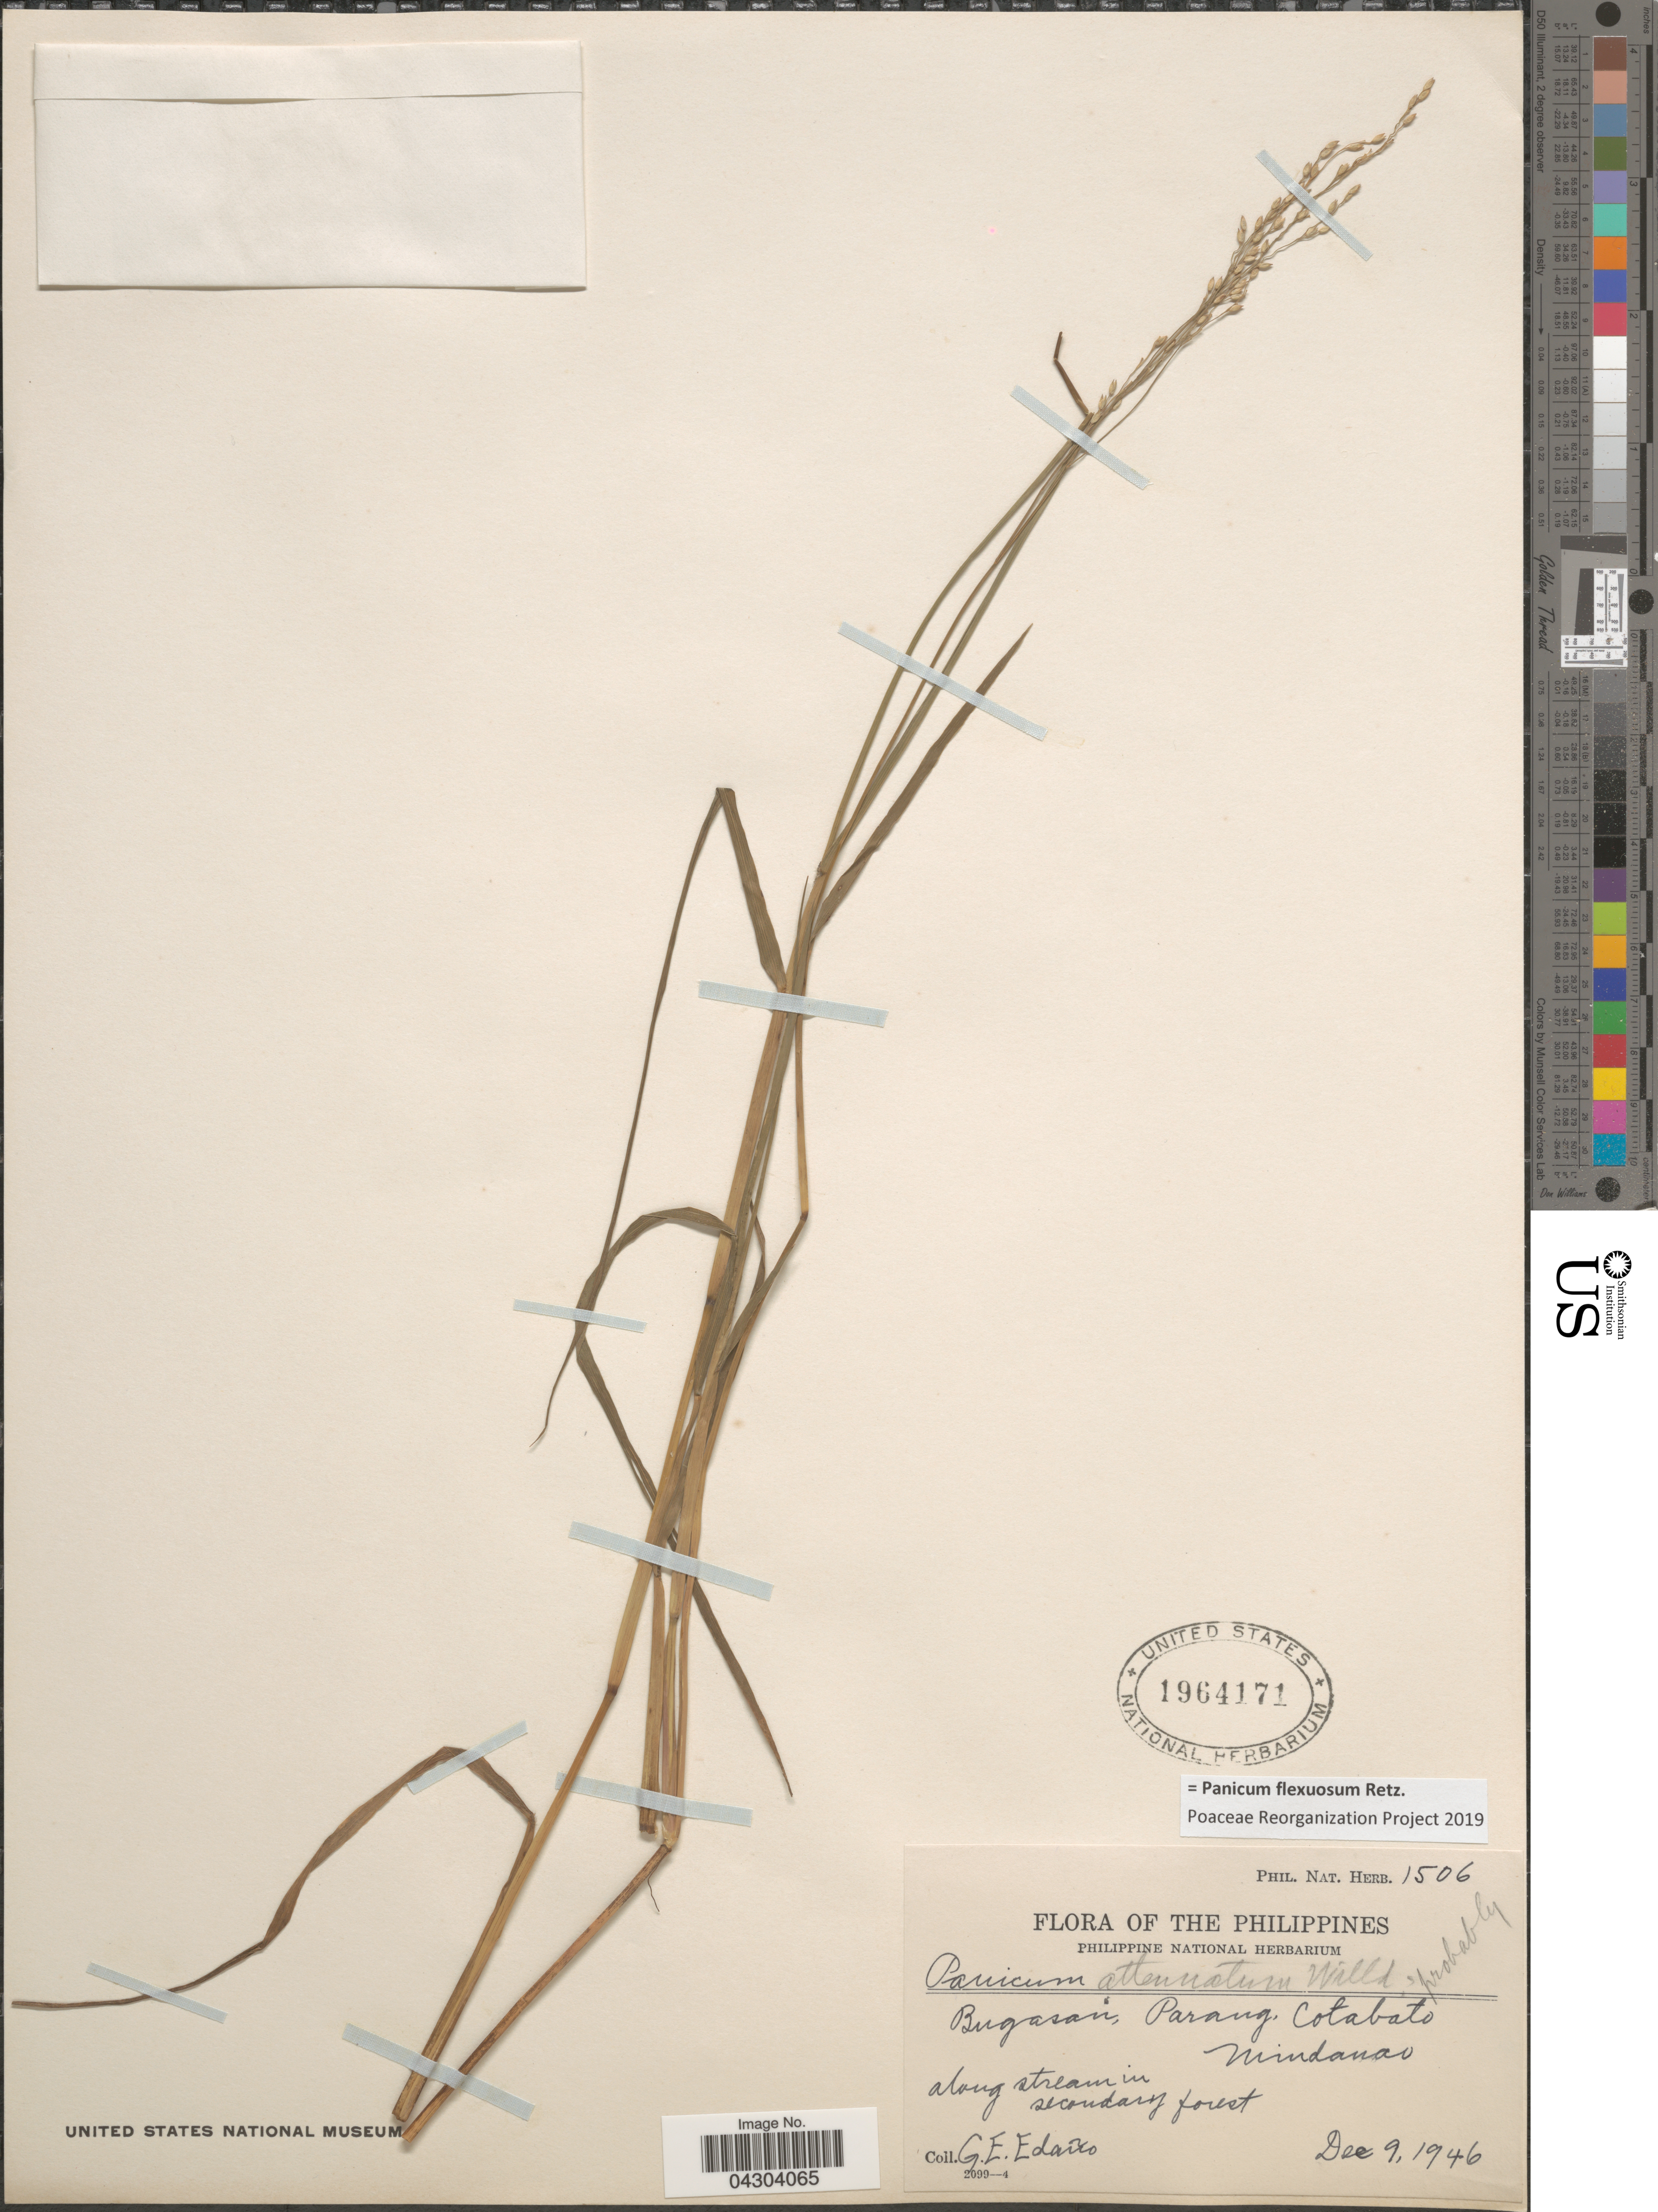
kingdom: Plantae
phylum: Tracheophyta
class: Liliopsida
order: Poales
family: Poaceae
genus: Panicum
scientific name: Panicum flexuosum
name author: Retz.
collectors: G. E. Edaño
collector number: Phil. Nat. Herb. 1506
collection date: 1946-12-09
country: Philippines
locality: Bugasan, Parang, Cotabato. Mindanao.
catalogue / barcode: US 1964171